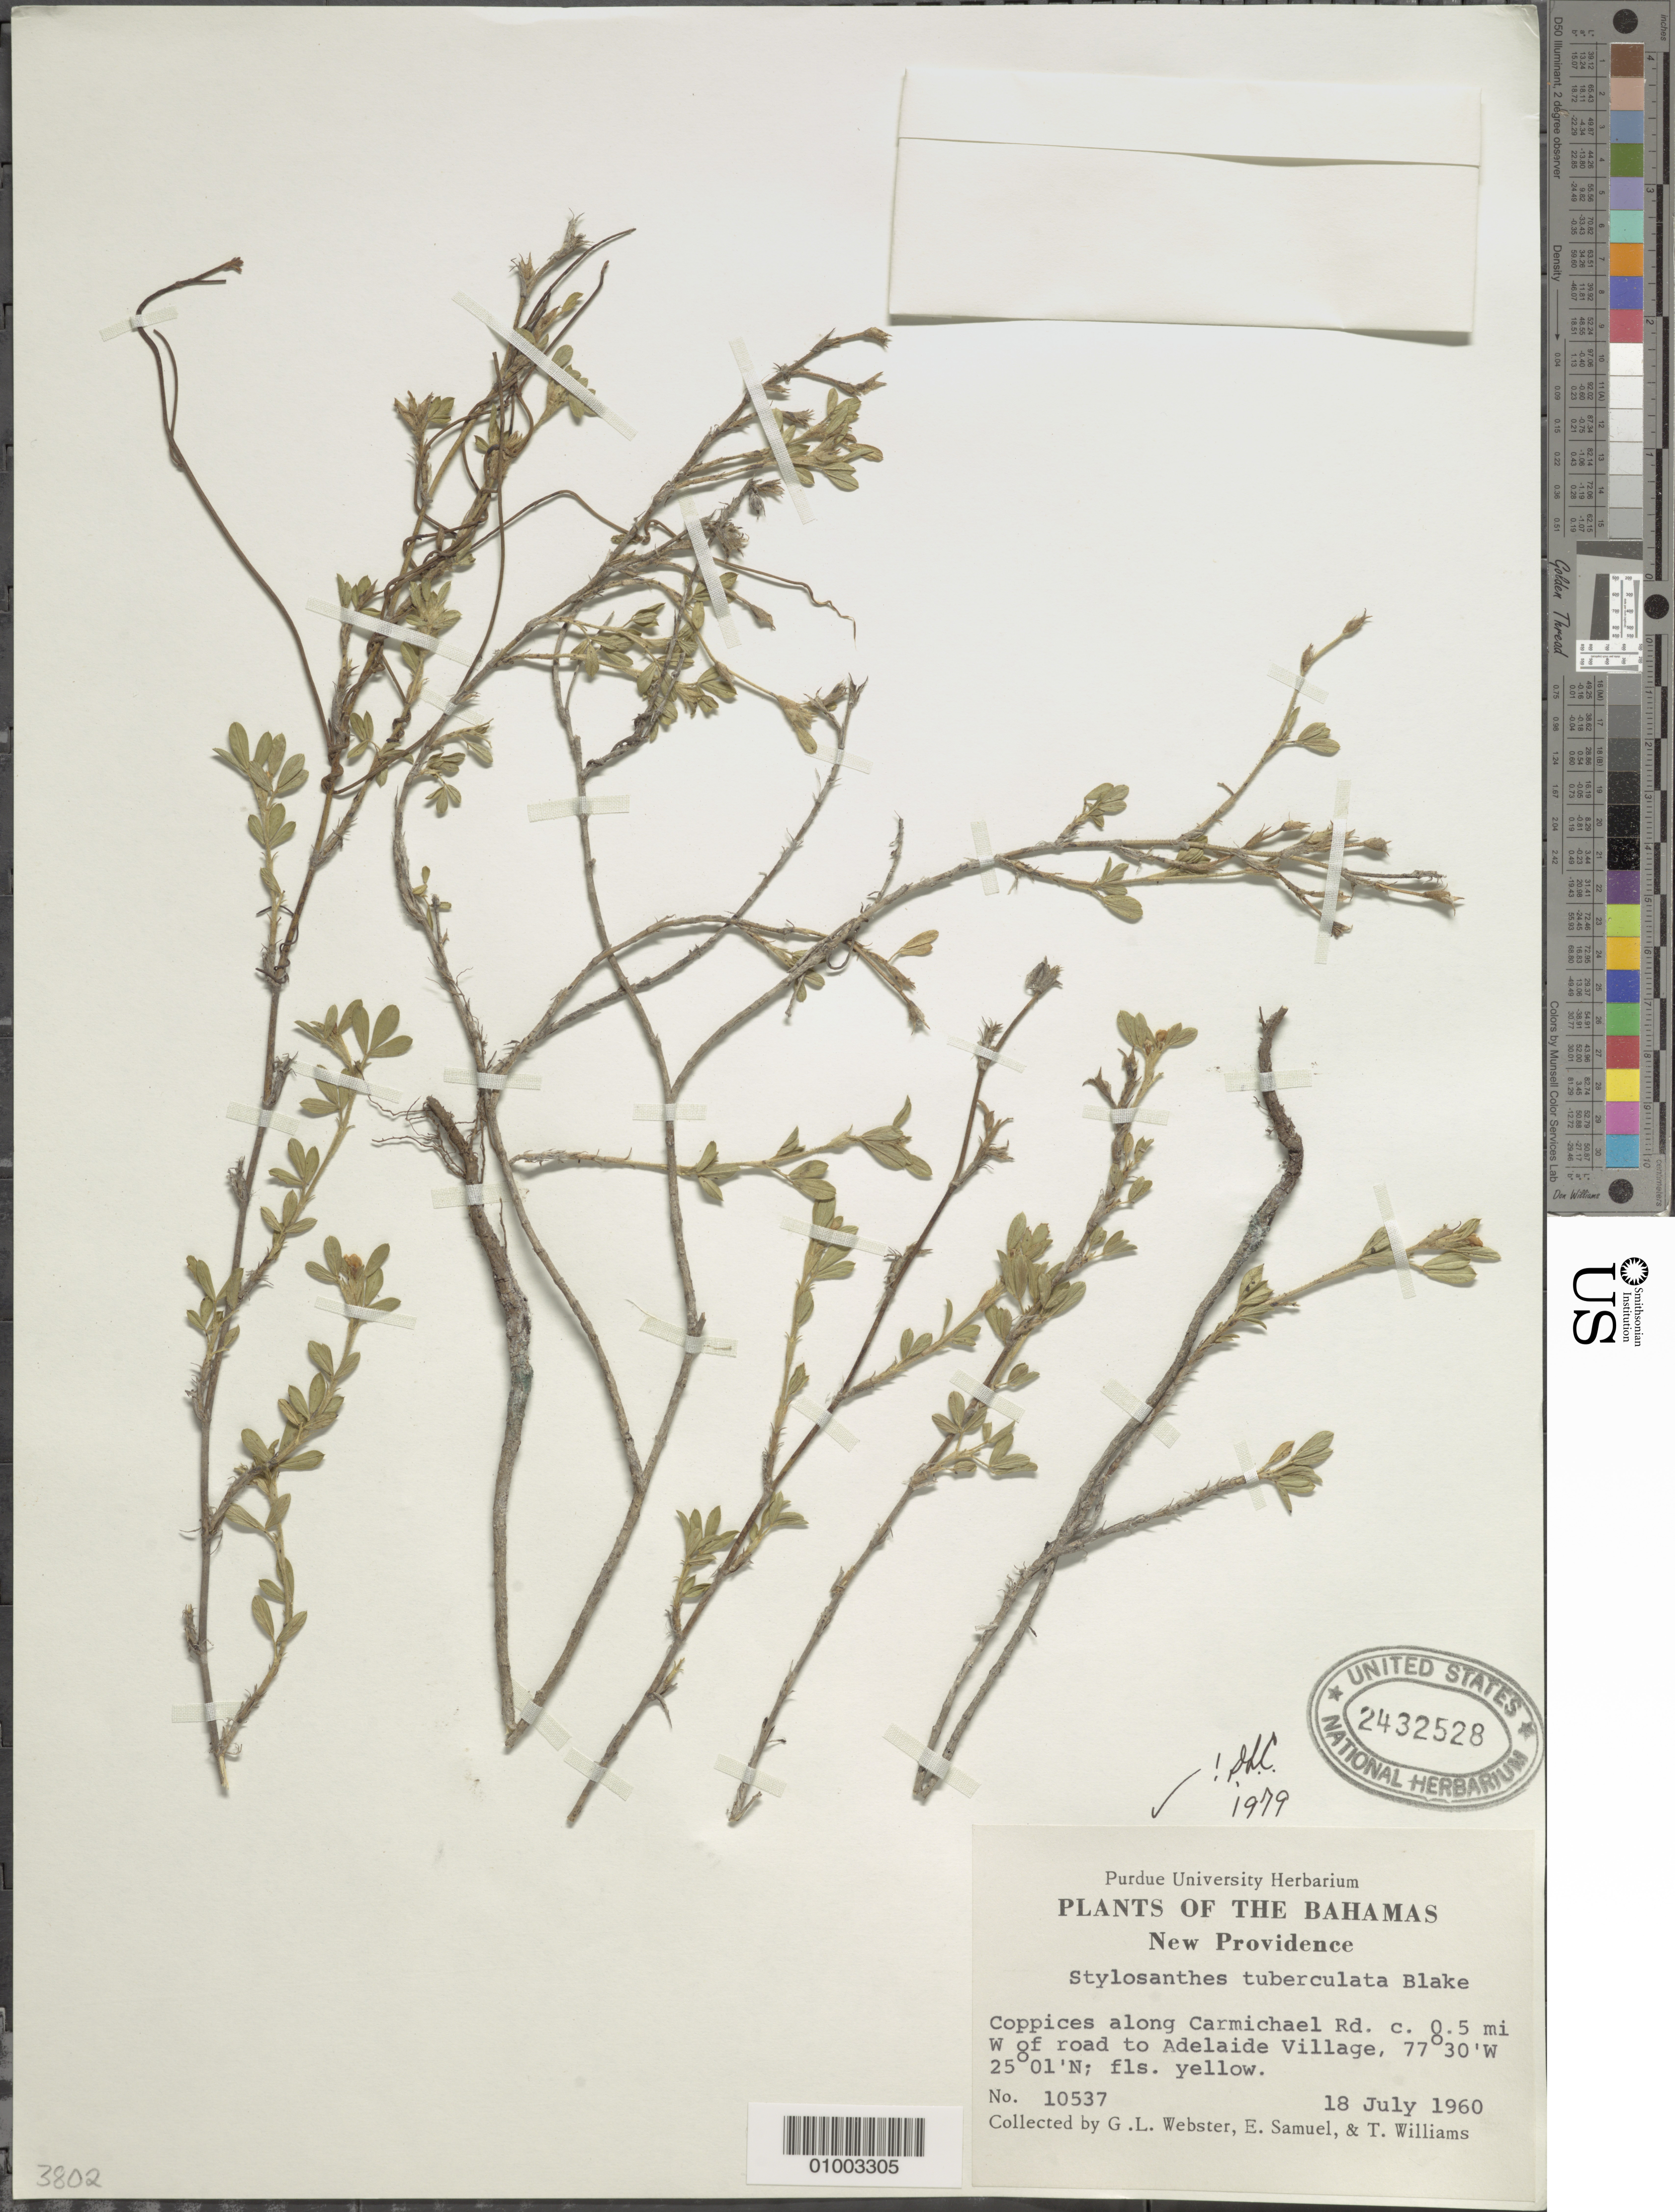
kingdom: Plantae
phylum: Tracheophyta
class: Magnoliopsida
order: Fabales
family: Fabaceae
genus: Stylosanthes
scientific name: Stylosanthes hamata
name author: (L.) Taub.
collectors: G. L. Webster, T. Williams & E. Samuel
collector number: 10537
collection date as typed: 18 Jul 1960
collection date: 1960-07-18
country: Bahamas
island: New Providence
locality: Coppices along Carmichael Rd c. 0.5 miles W of road to Adelaide Village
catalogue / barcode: US 2432528